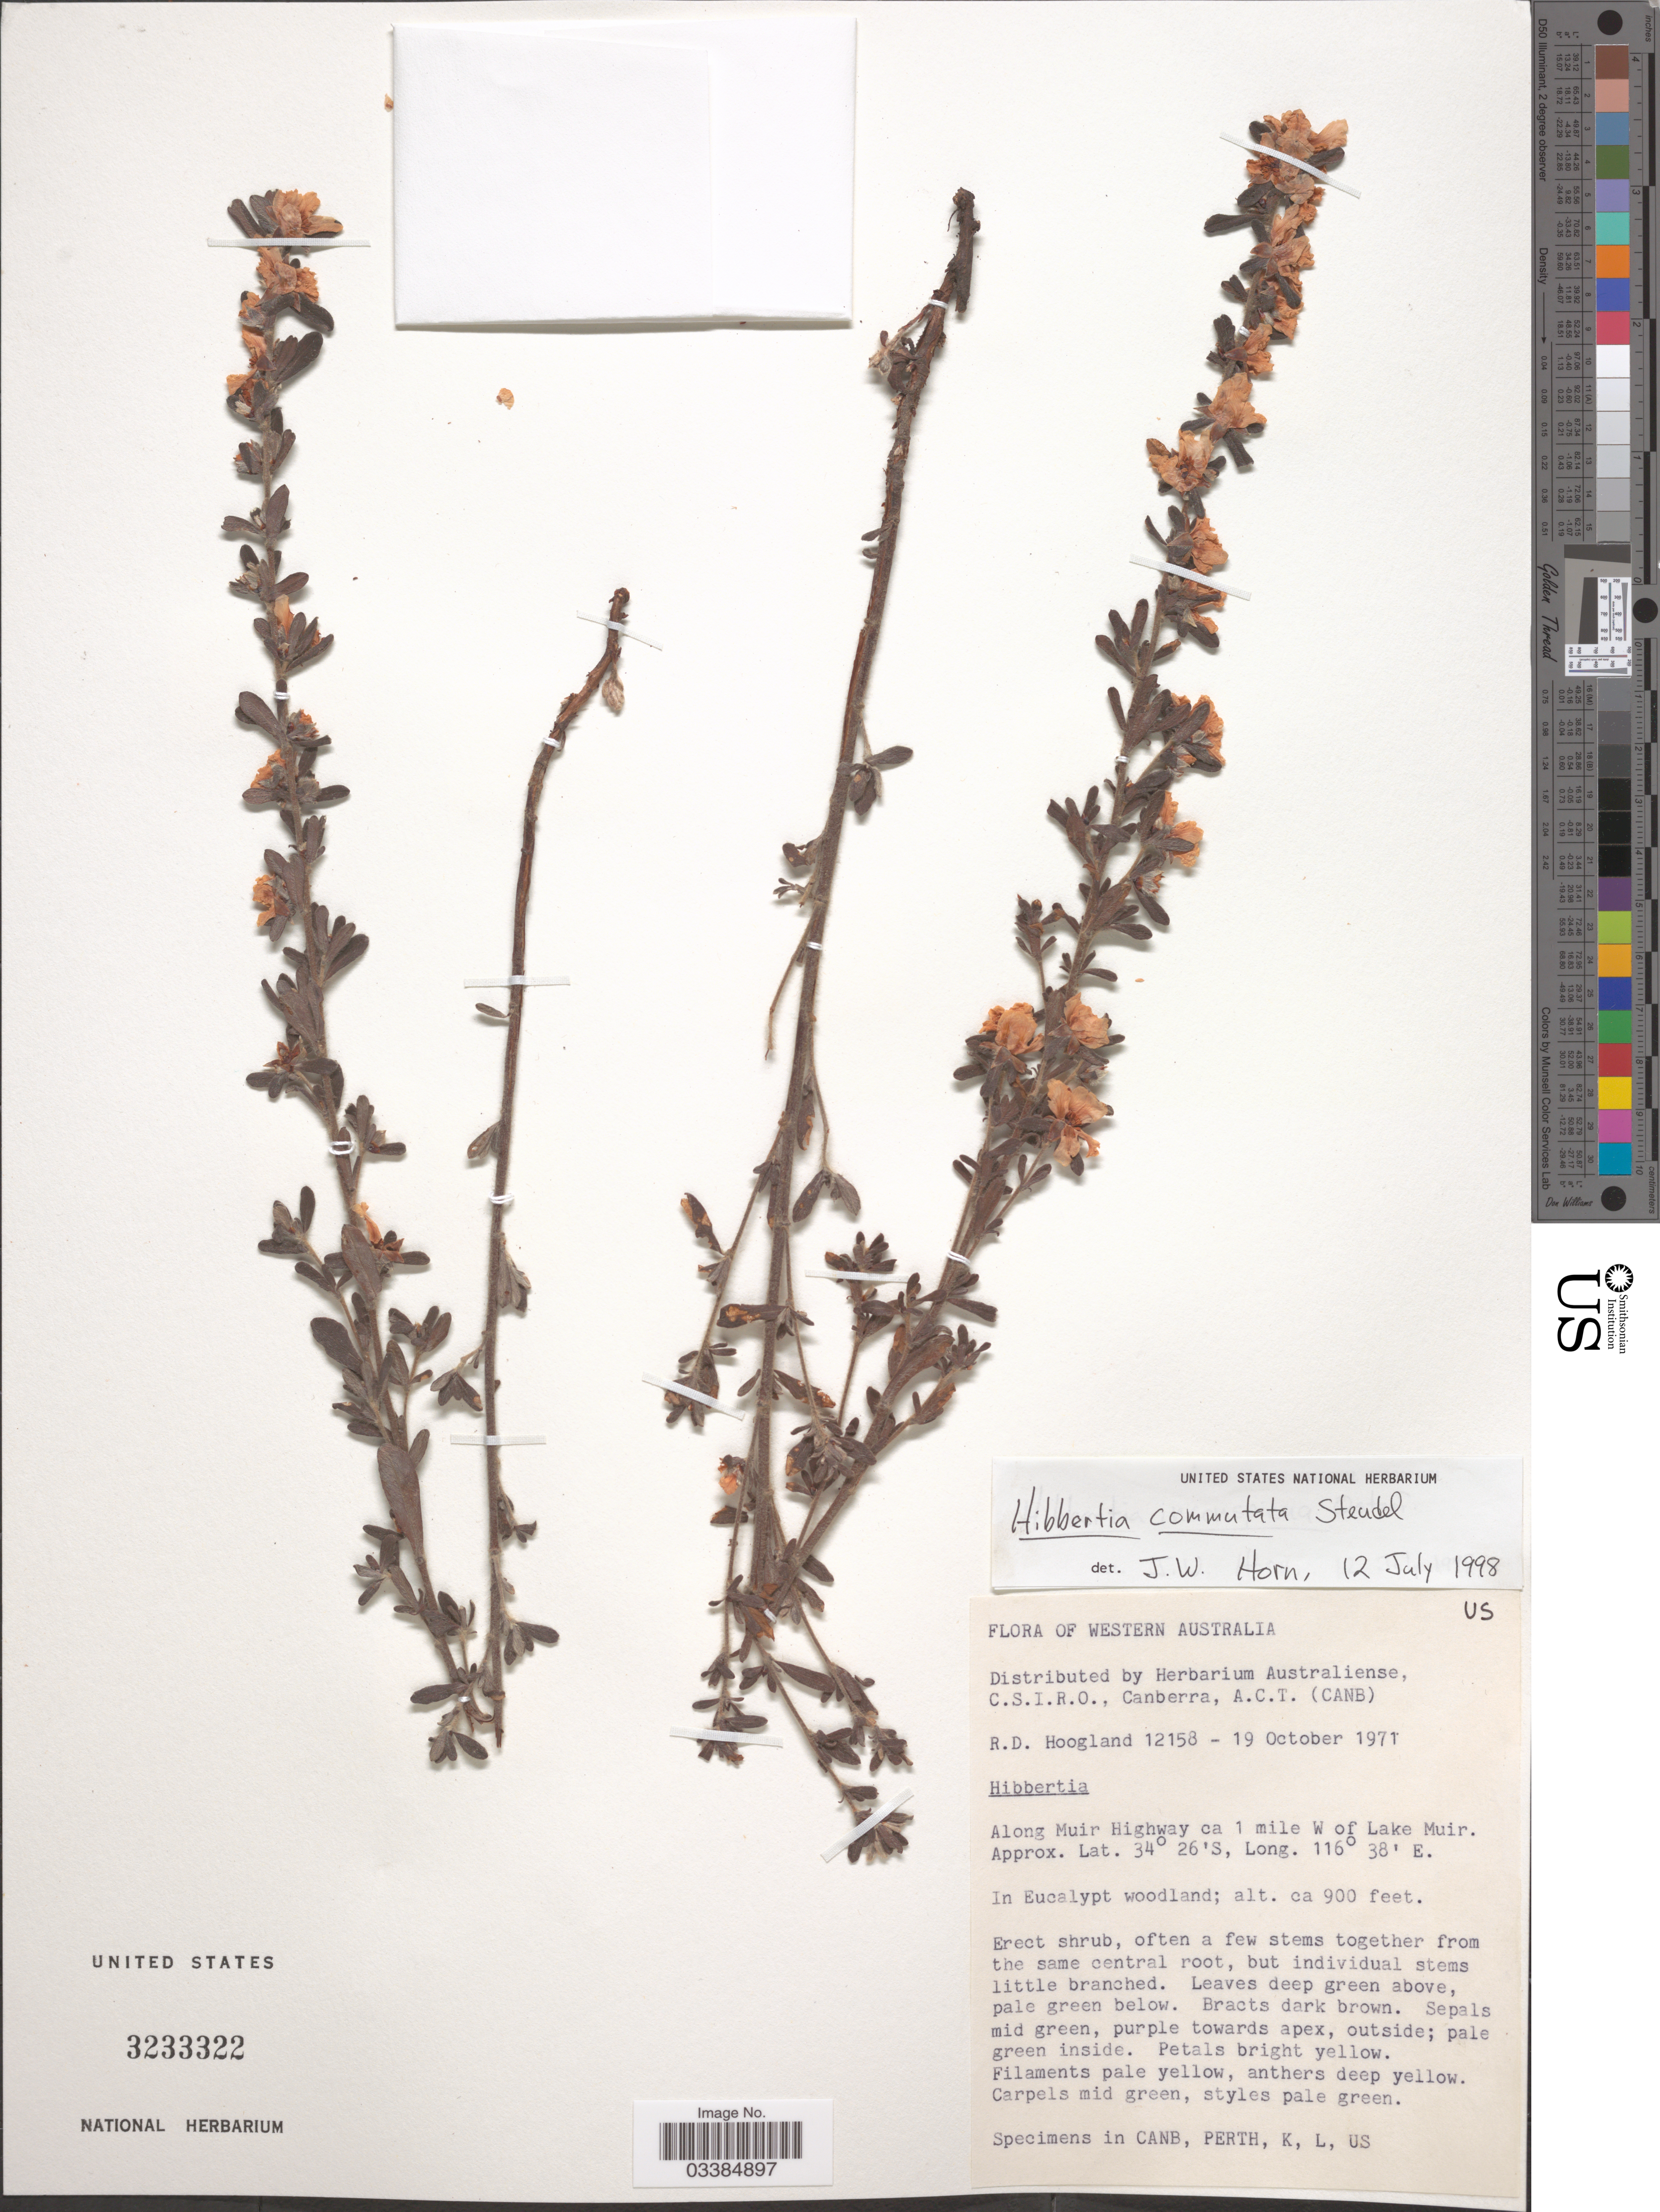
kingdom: Plantae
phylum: Tracheophyta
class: Magnoliopsida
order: Dilleniales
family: Dilleniaceae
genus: Hibbertia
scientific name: Hibbertia commutata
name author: Hook.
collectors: R. D. Hoogland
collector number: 12158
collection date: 1971-10-19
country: Australia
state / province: Western Australia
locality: Along Muir Highway ca 1 mile W of Lake Muir.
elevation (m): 274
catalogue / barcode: US 3233322